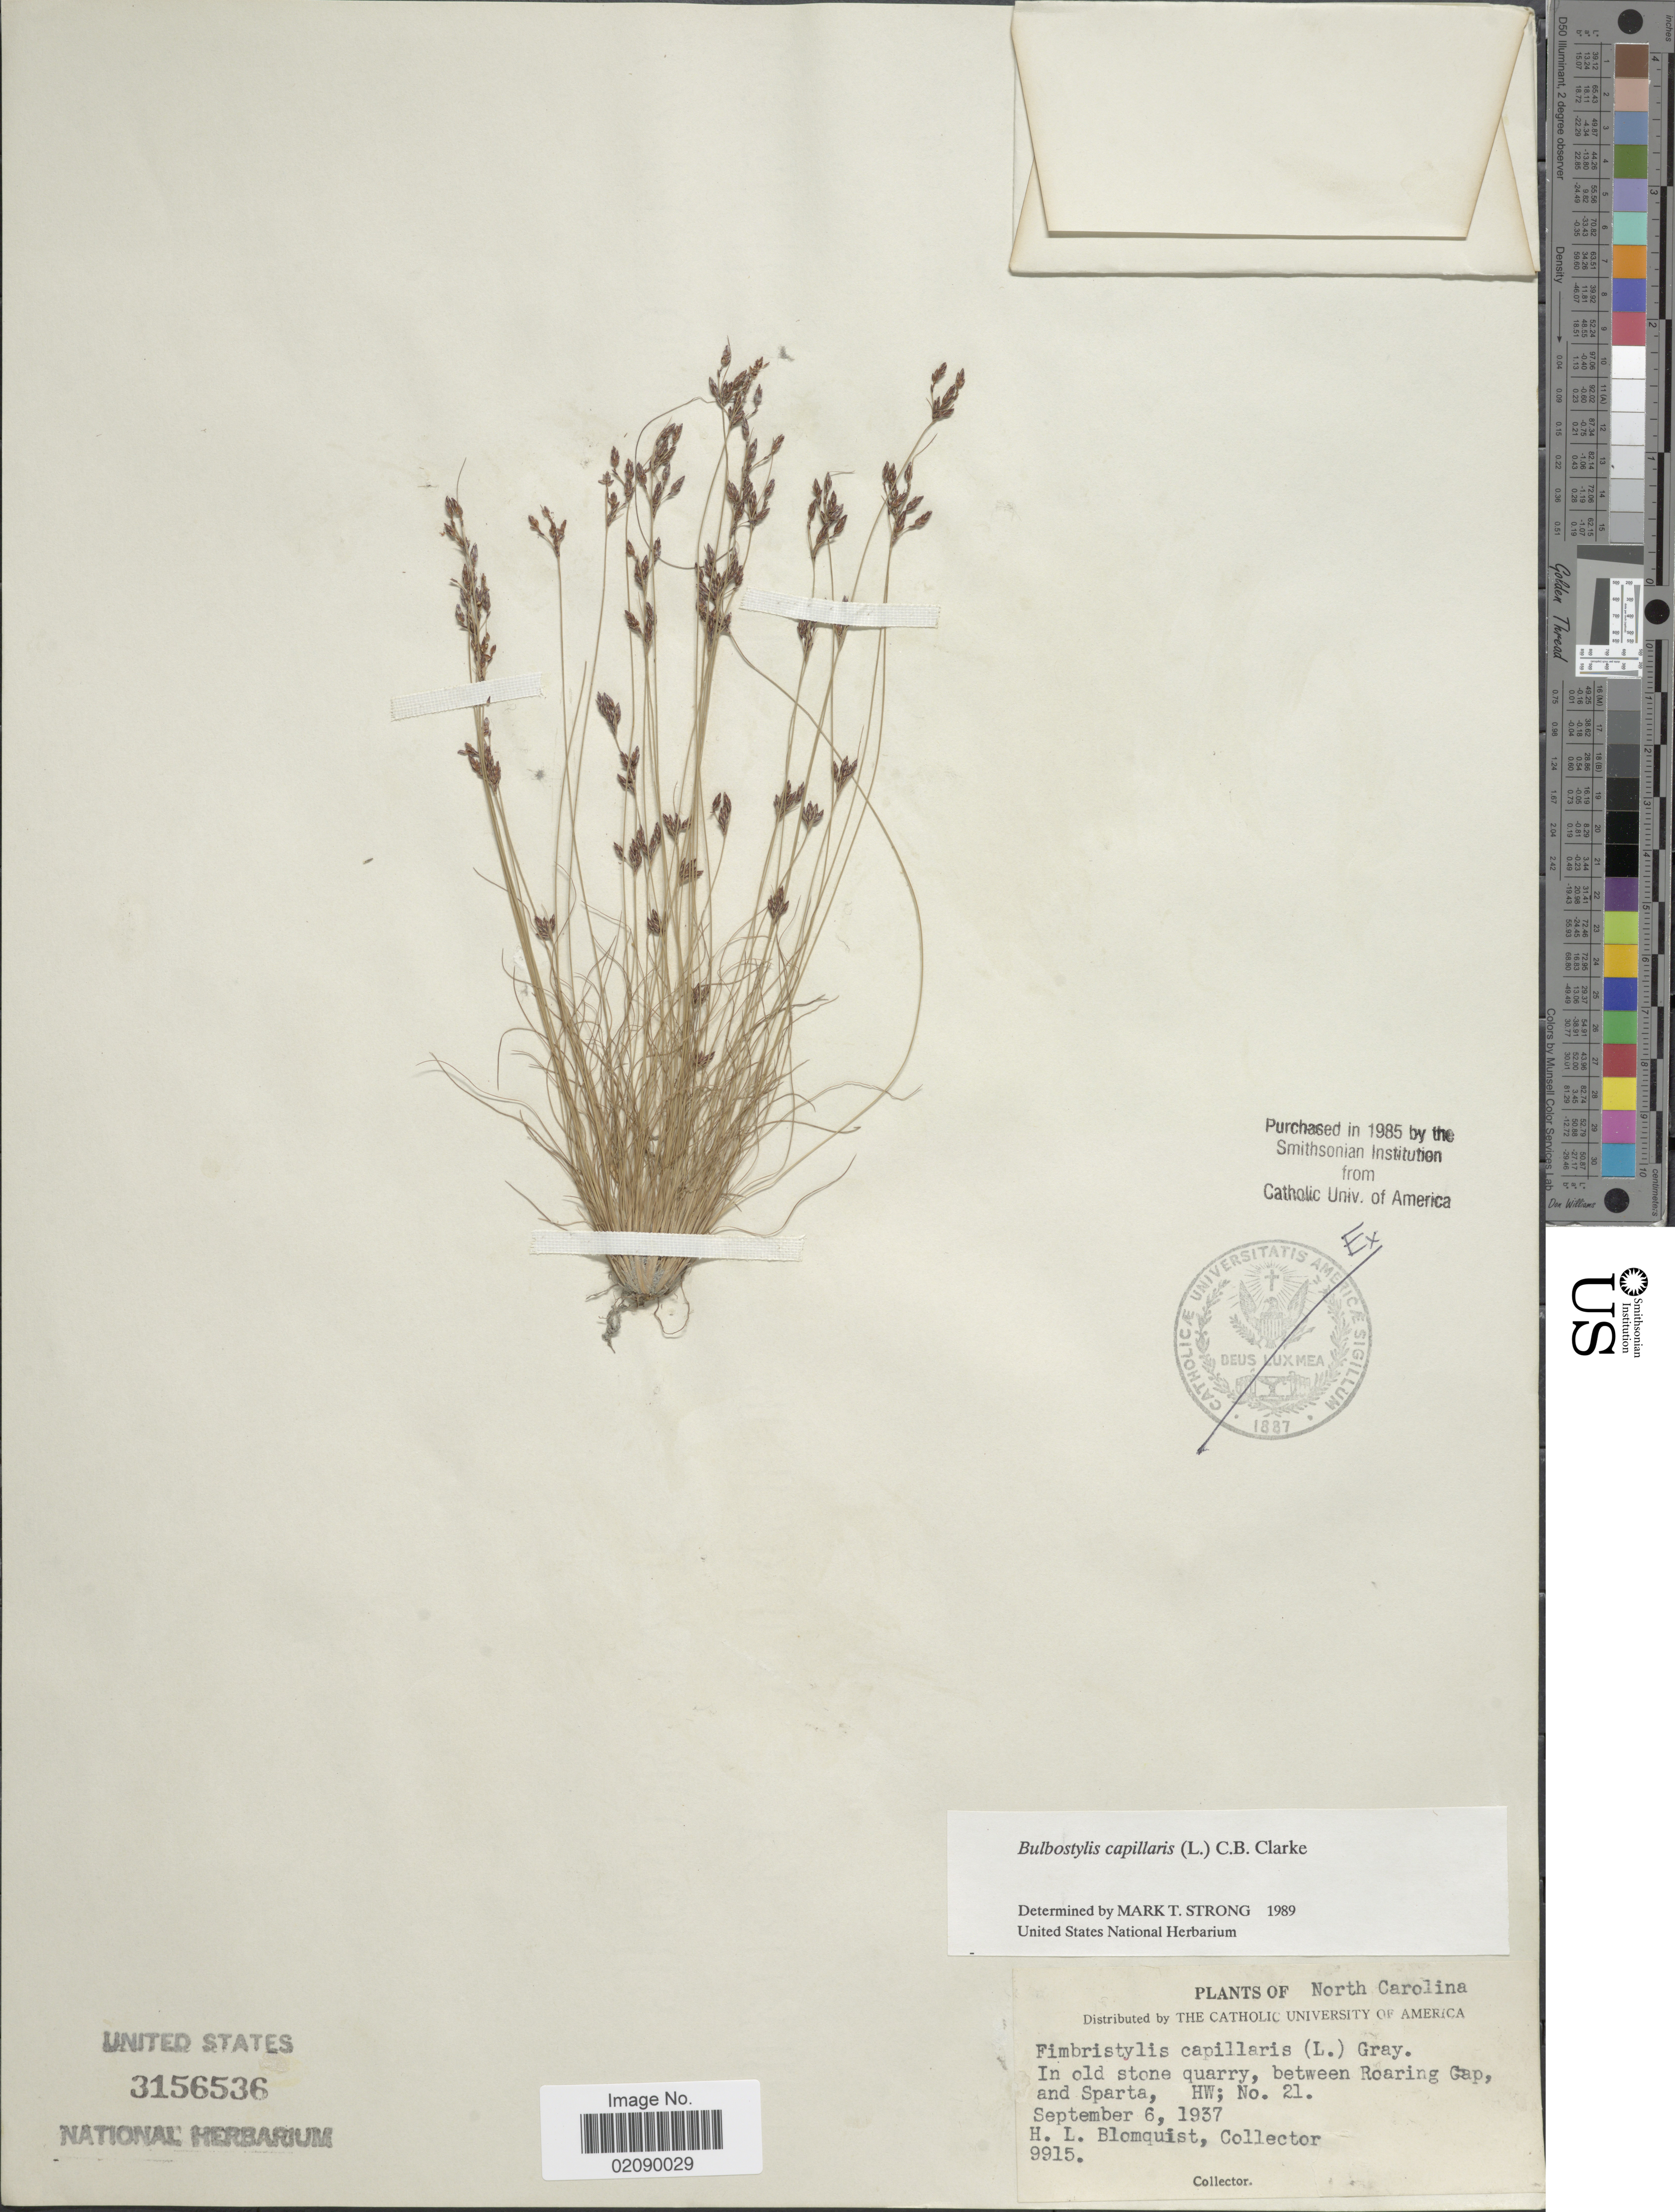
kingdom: Plantae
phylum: Tracheophyta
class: Liliopsida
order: Poales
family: Cyperaceae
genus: Bulbostylis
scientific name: Bulbostylis capillaris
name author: (L.) Kunth ex C.B. Clarke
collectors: H. Blomquist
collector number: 9915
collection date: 1937-09-06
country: United States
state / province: North Carolina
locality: In old stone quarry, between Roaring Gap, and Sparta, HW; No 21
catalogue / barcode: US 3156536